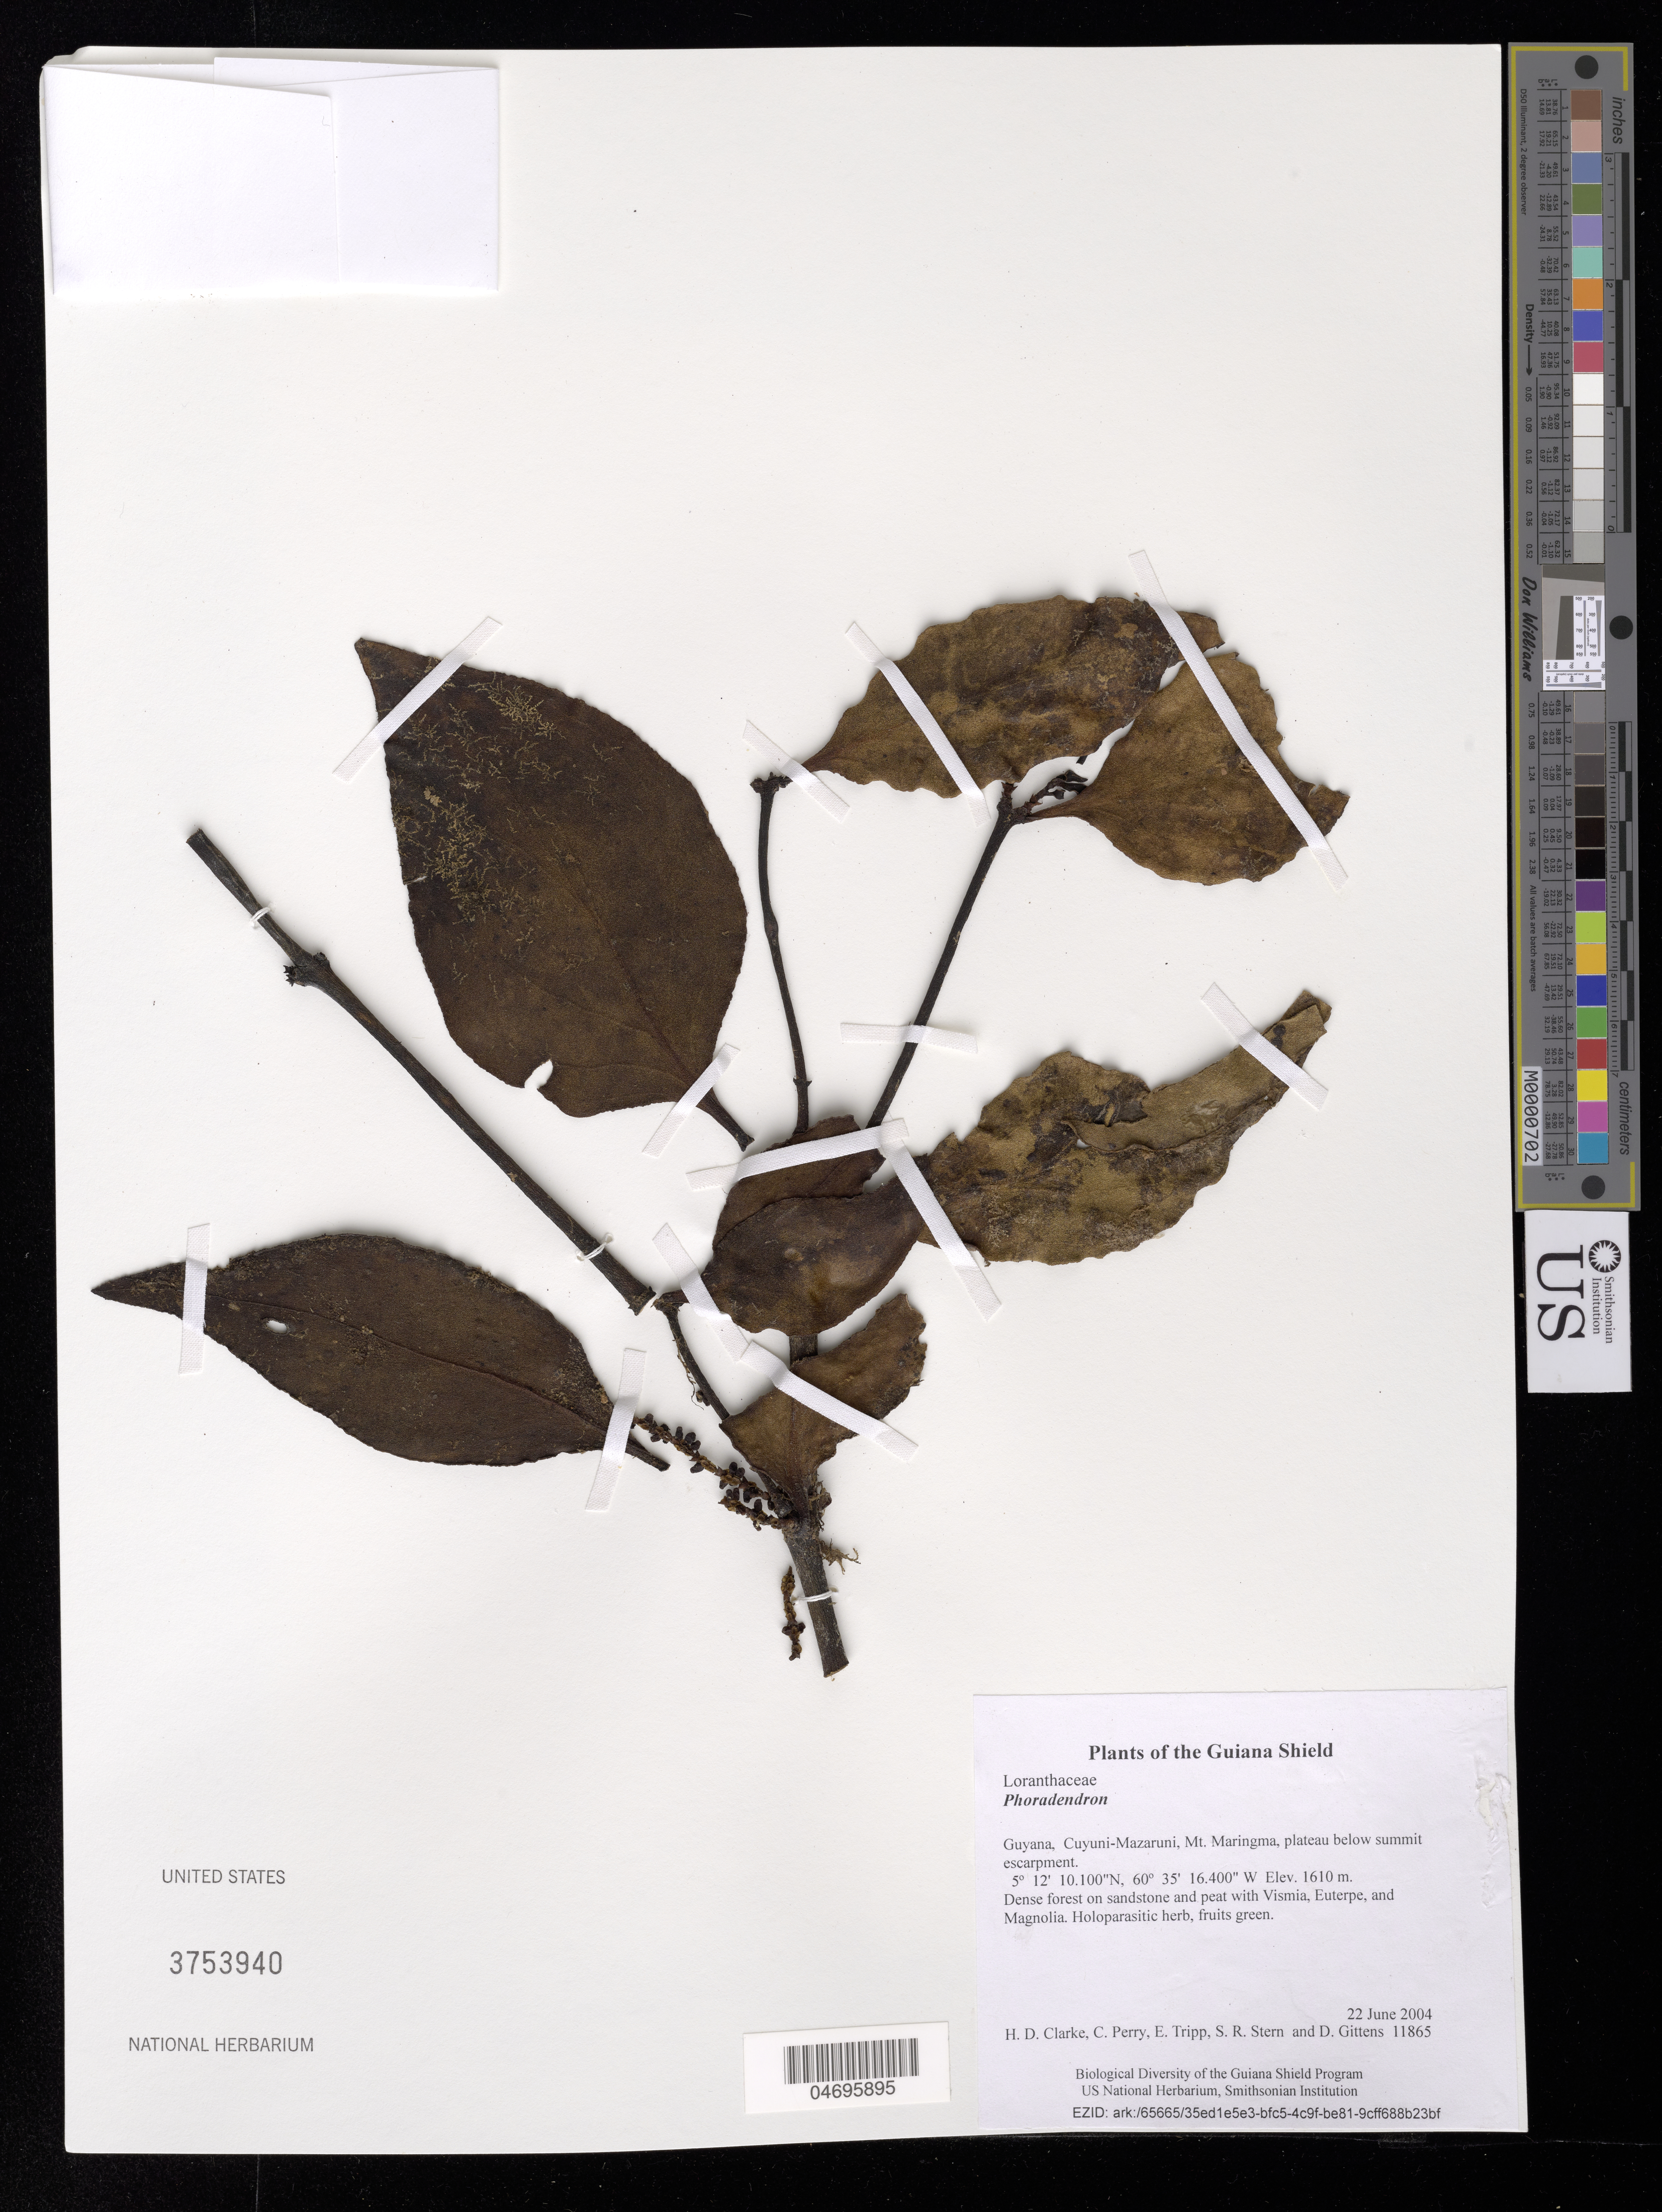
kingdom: Plantae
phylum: Tracheophyta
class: Magnoliopsida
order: Santalales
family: Viscaceae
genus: Phoradendron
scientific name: Phoradendron sp.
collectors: H. D. Clarke, C. Perry, E. Tripp, S. R. Stern & D. Gittens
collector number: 11865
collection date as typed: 22 June 2004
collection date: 2004-06-22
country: Guyana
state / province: Cuyuni-Mazaruni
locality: Mt. Maringma, plateau below summit escarpment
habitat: Dense forest on sandstone and peat with Vismia, Euterpe, and Magnolia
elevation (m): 1610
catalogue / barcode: US 3753940